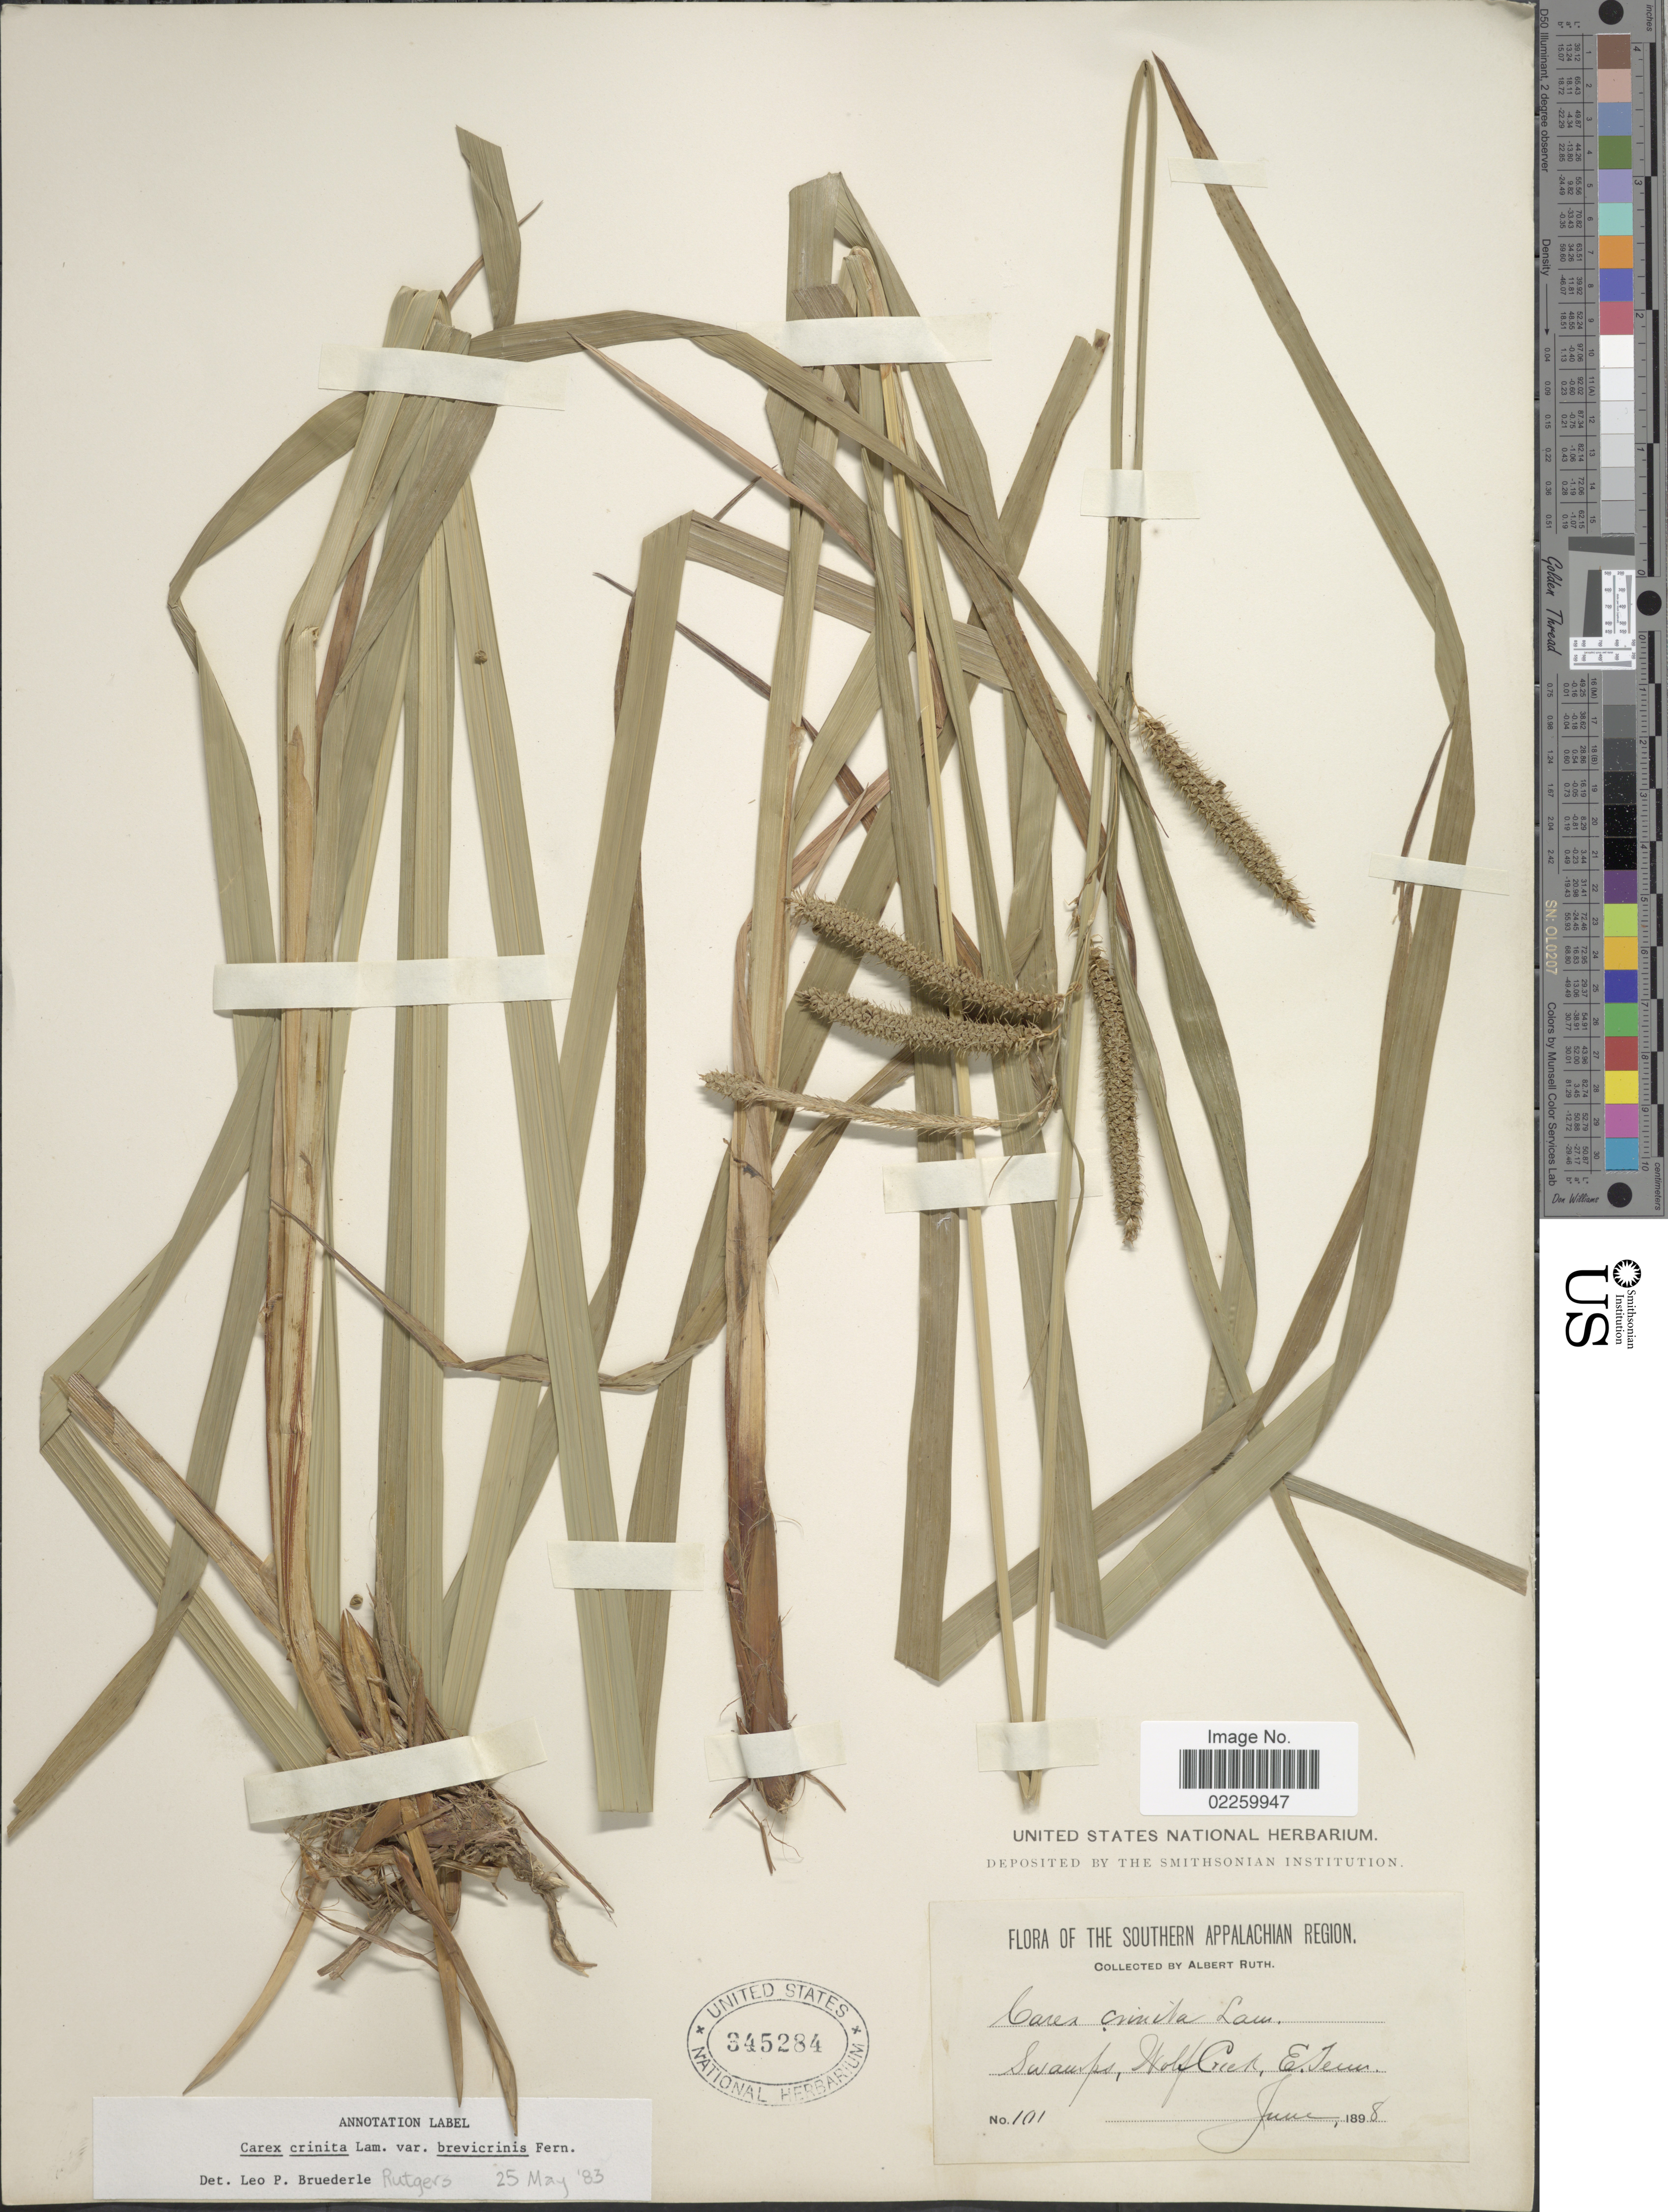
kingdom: Plantae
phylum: Tracheophyta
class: Liliopsida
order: Poales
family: Cyperaceae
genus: Carex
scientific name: Carex crinita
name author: Lam.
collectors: A. Ruth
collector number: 101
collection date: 1898-06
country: United States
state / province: Tennessee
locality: The Southern Appalachian Region, Swamps, Wolf Creek, E. Tenn.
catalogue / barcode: US 345284